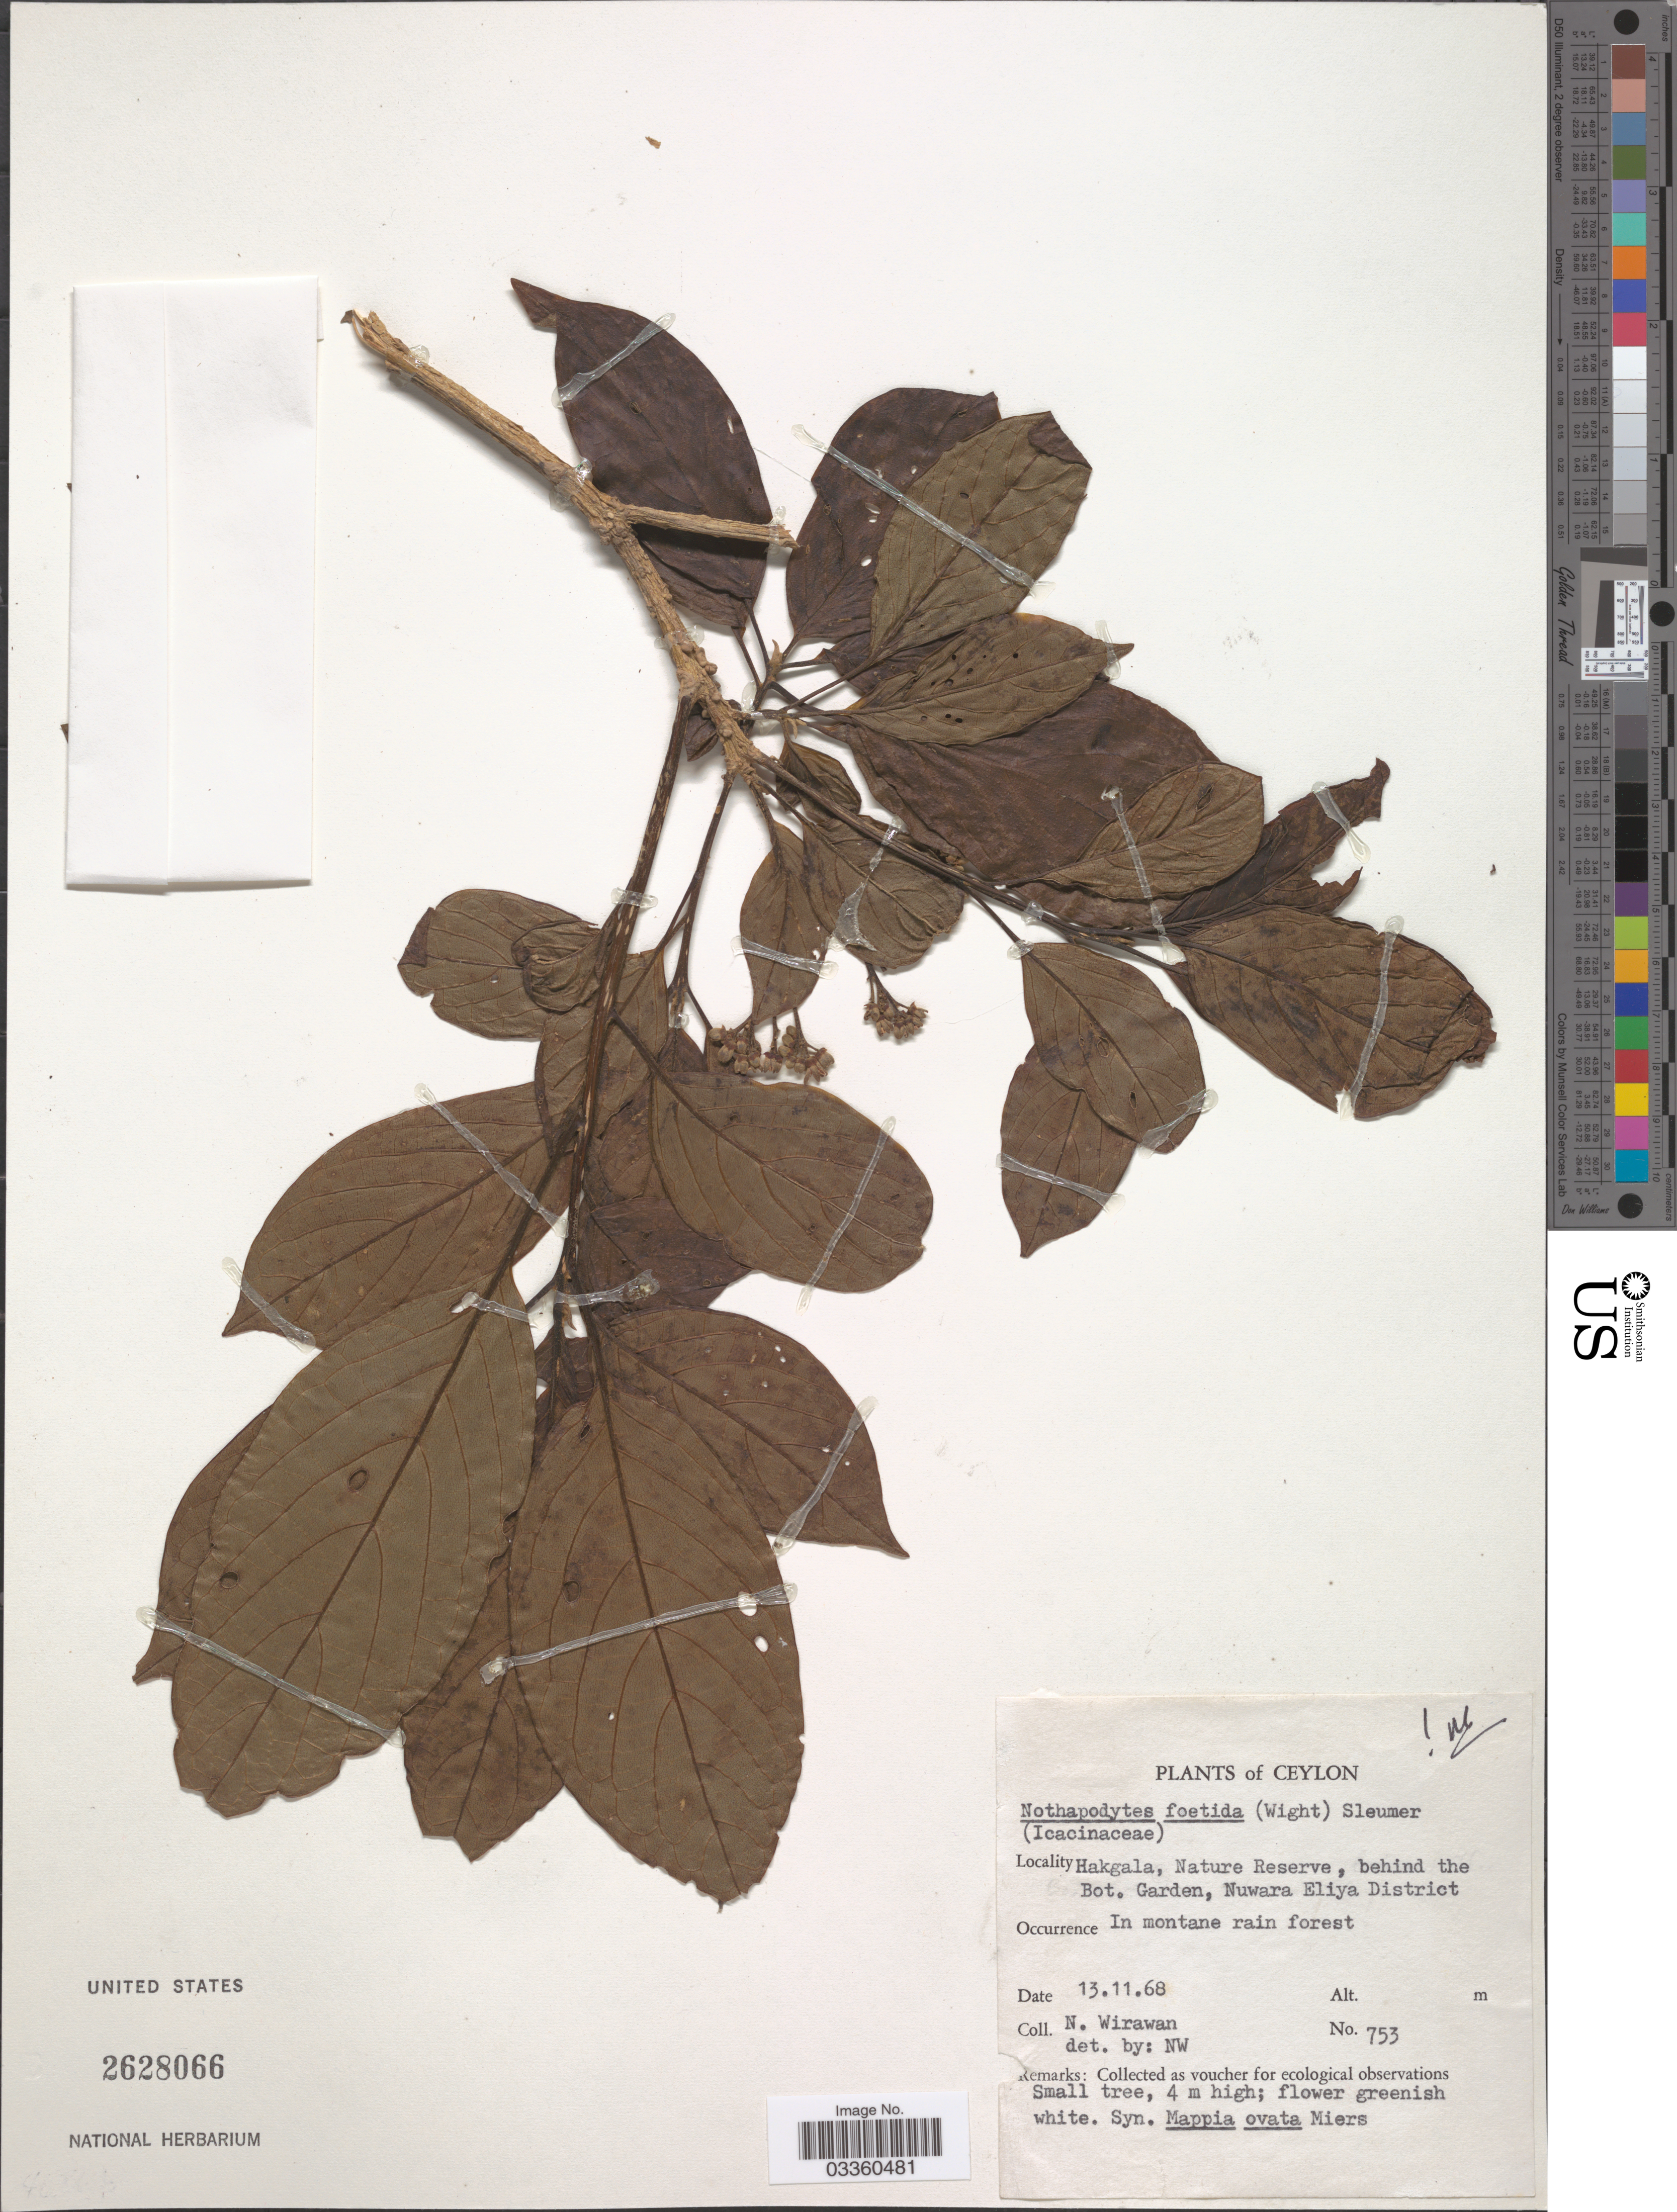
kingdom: Plantae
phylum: Tracheophyta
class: Magnoliopsida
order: Icacinales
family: Icacinaceae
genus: Nothapodytes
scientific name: Nothapodytes foetida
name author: (Wight) Sleumer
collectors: N. Wirawan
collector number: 753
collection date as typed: Transcribed d/m/y: 13/11/68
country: Sri Lanka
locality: Ceylon. Hakgala, Nature Reserve, behind the Bot. Garden, Nuwara Eliya District.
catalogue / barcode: US 2628066